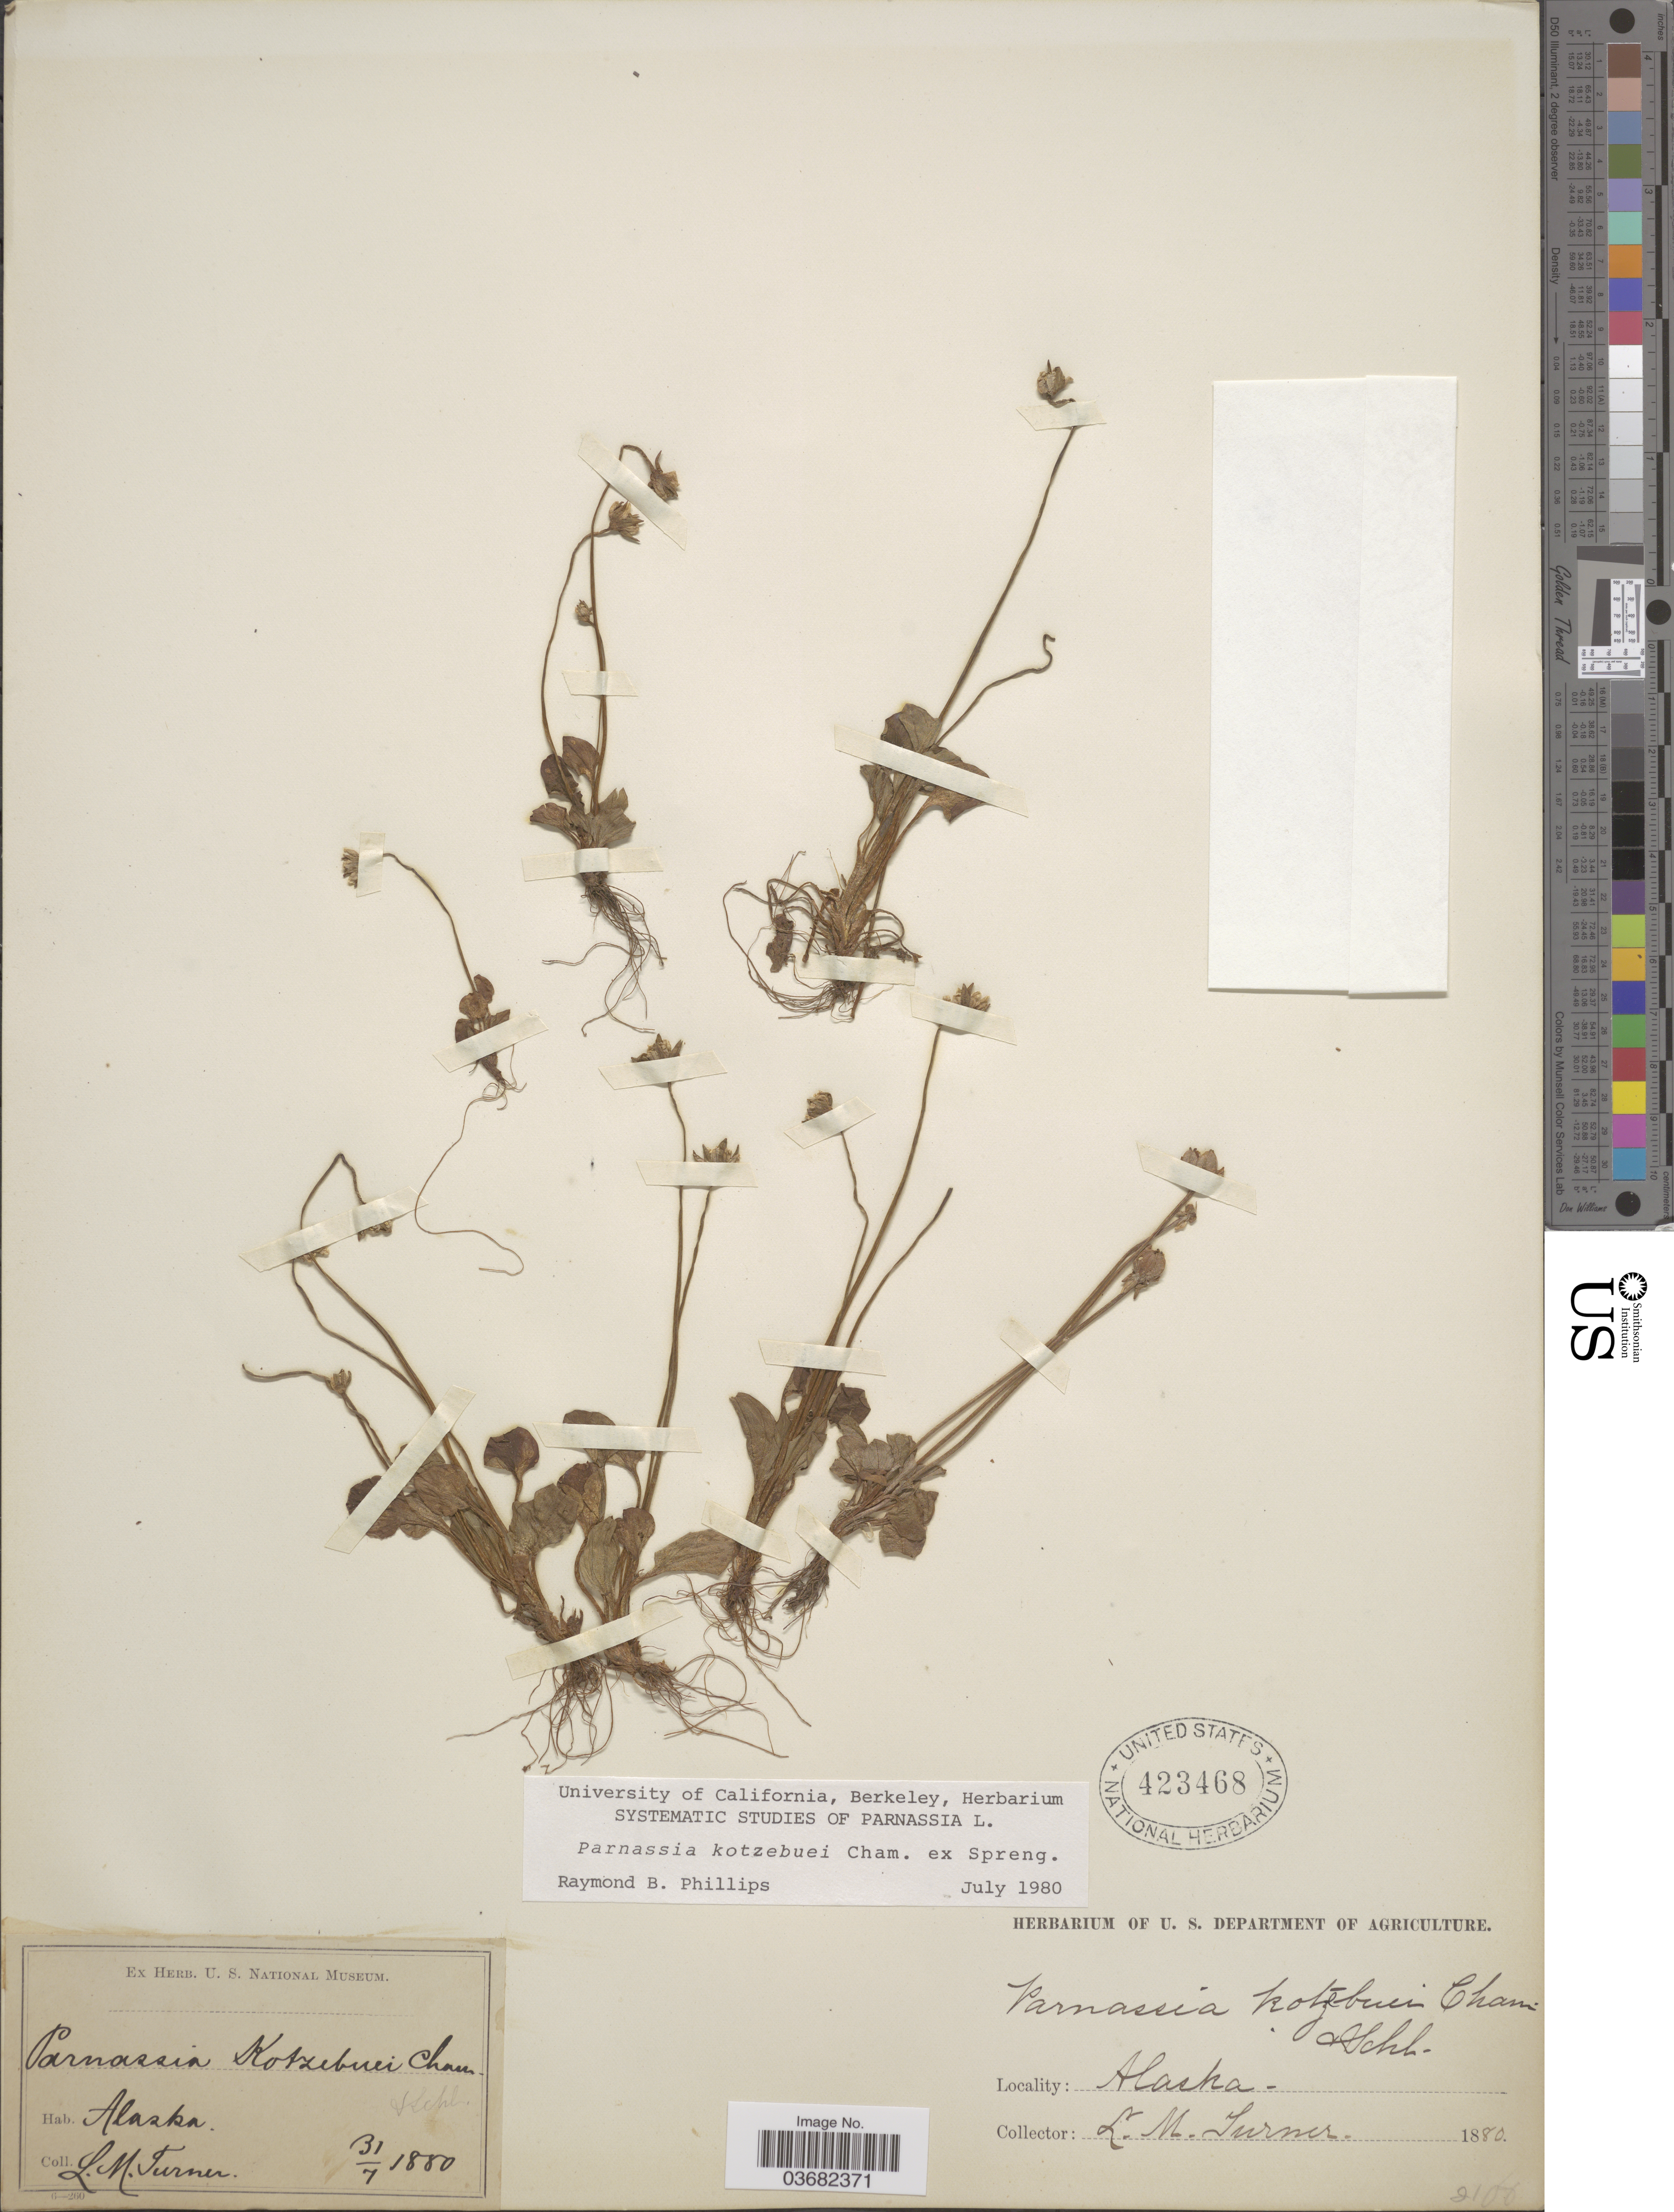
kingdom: Plantae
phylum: Tracheophyta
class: Magnoliopsida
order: Celastrales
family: Parnassiaceae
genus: Parnassia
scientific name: Parnassia kotzebuei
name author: Cham. ex Spreng.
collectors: L. M. Turner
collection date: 1880-07-31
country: United States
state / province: Alaska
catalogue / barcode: US 423468